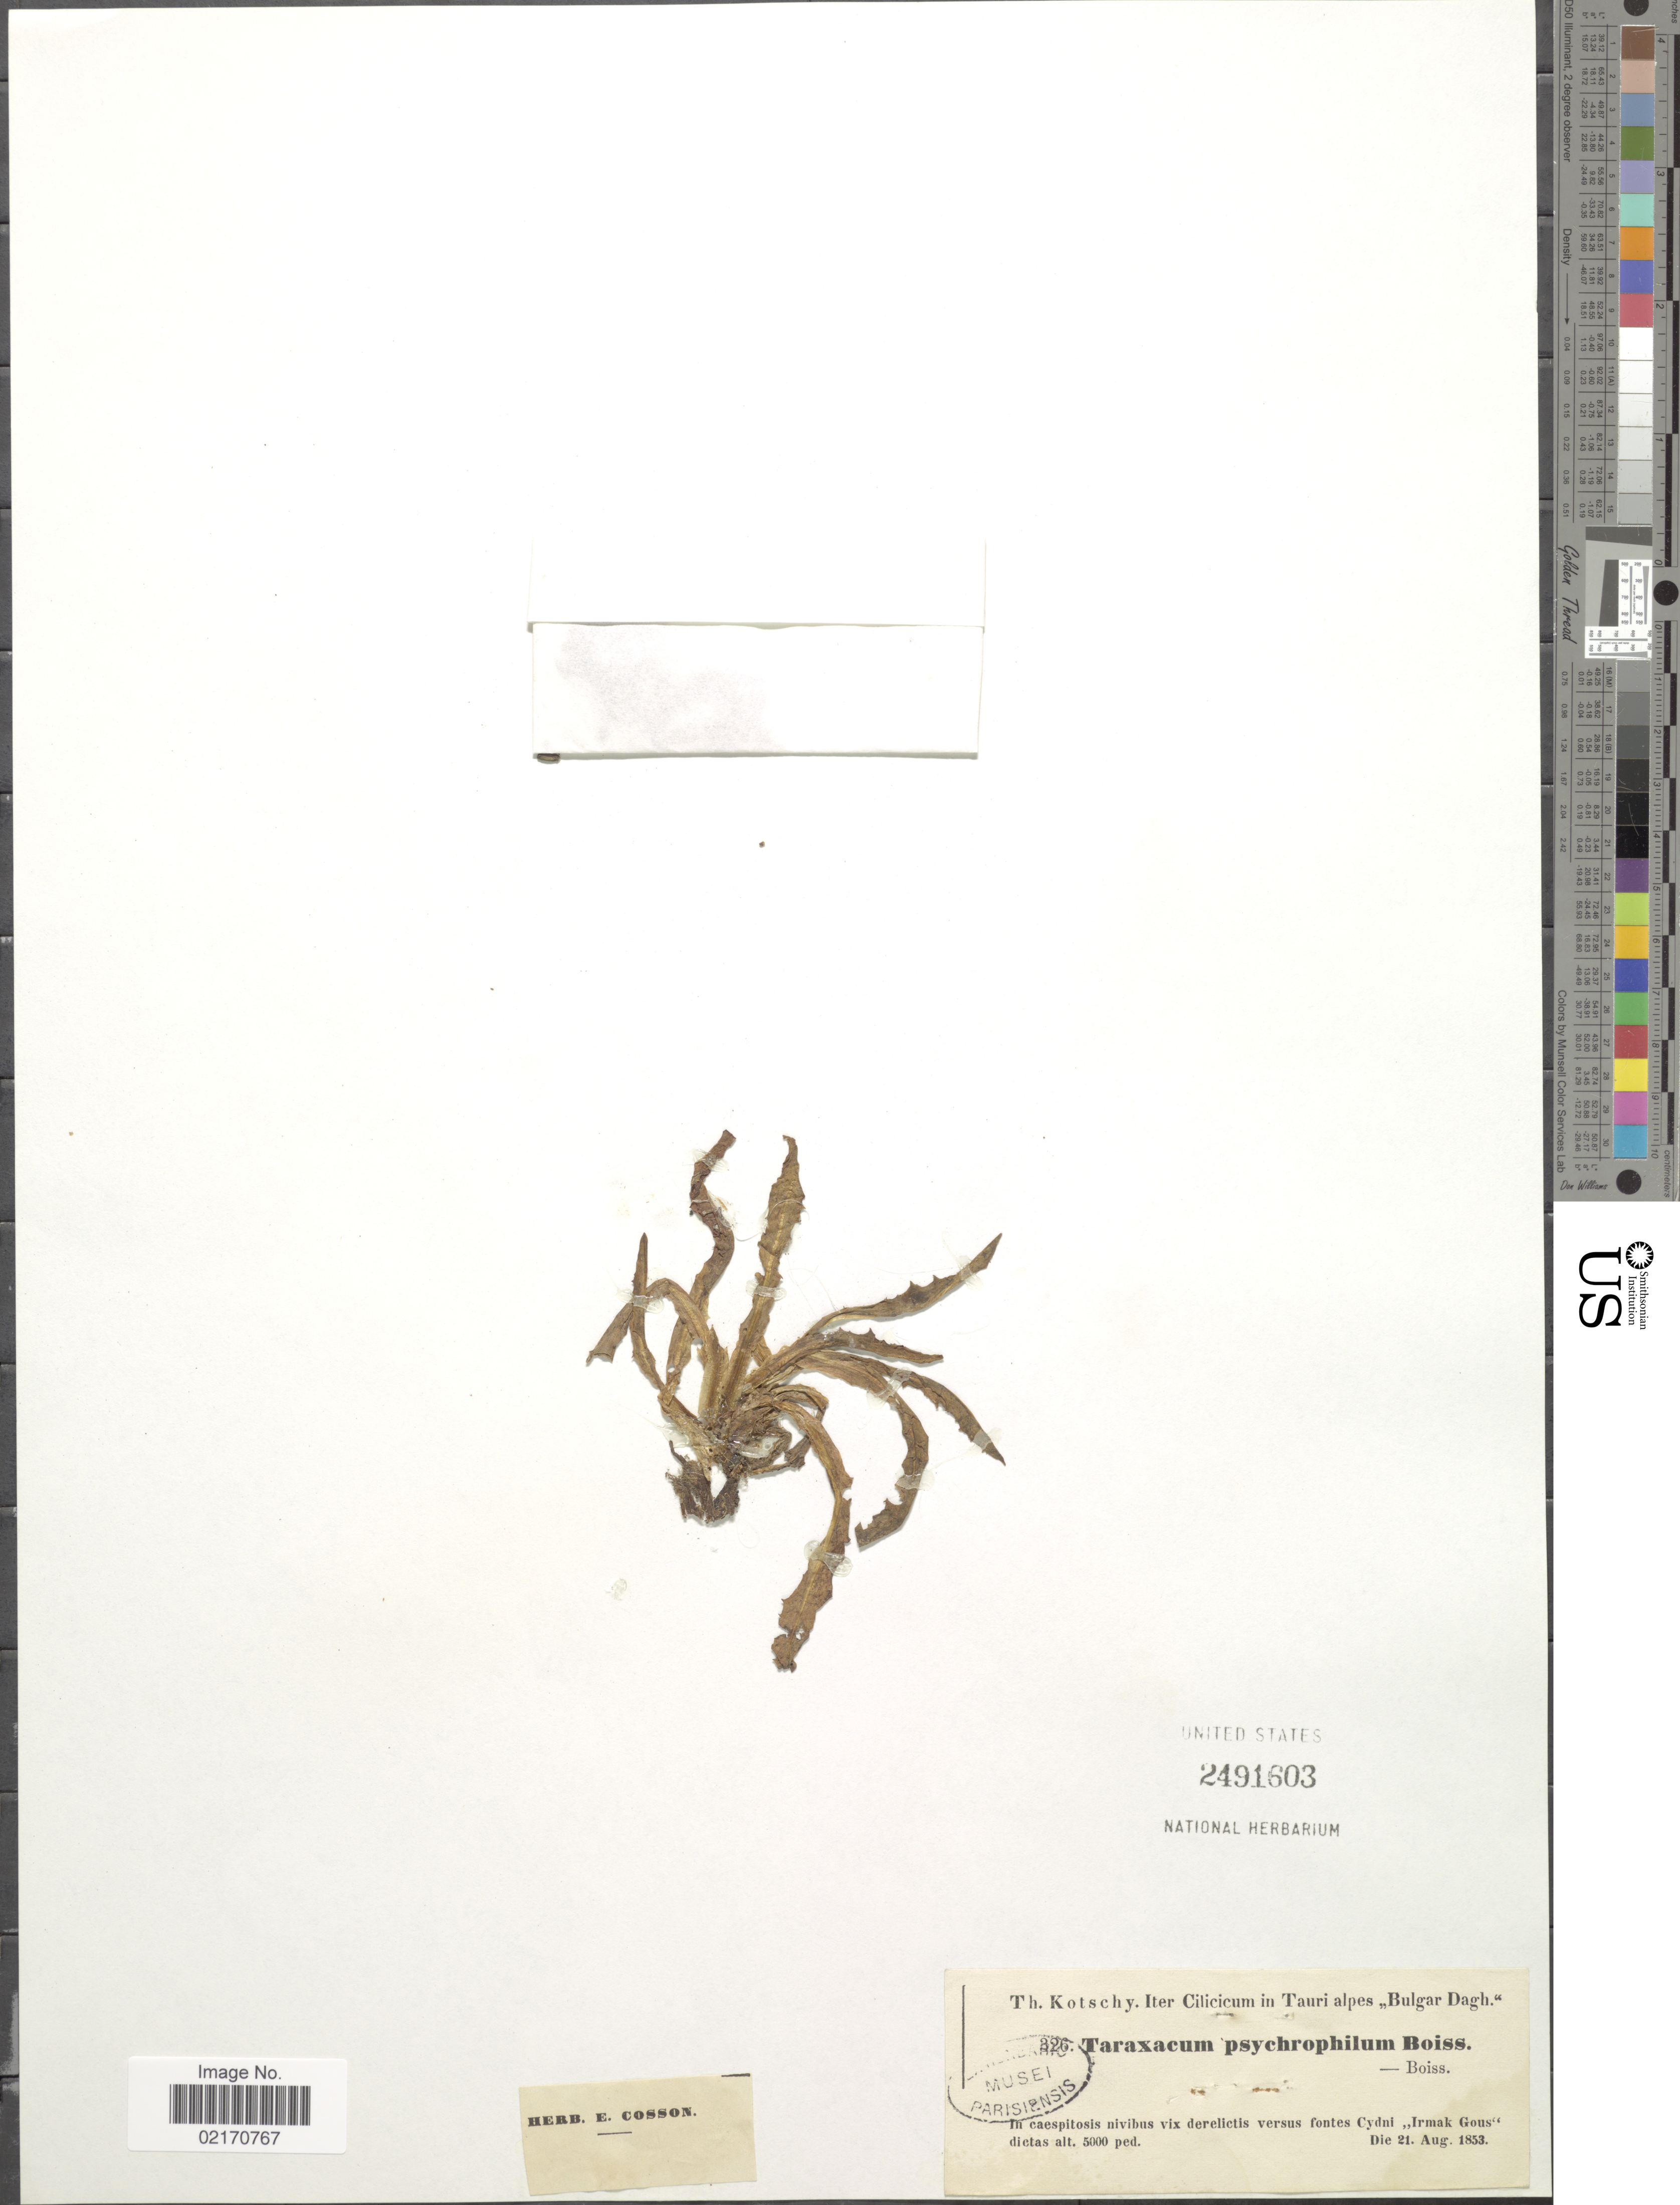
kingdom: Plantae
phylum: Tracheophyta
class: Magnoliopsida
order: Asterales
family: Asteraceae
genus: Taraxacum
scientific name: Taraxacum stevenii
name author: (Spreng.) DC.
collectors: K. G. Kotschy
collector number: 326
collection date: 1853-08-21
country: Turkey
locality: Iter Cilicium in Tauri alpes "Bulgar Dagh.", in caespitosis nivibus vix derelictis versus fontes Cydni "Irmak Gous"dictas.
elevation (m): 1524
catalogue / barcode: US 2491603